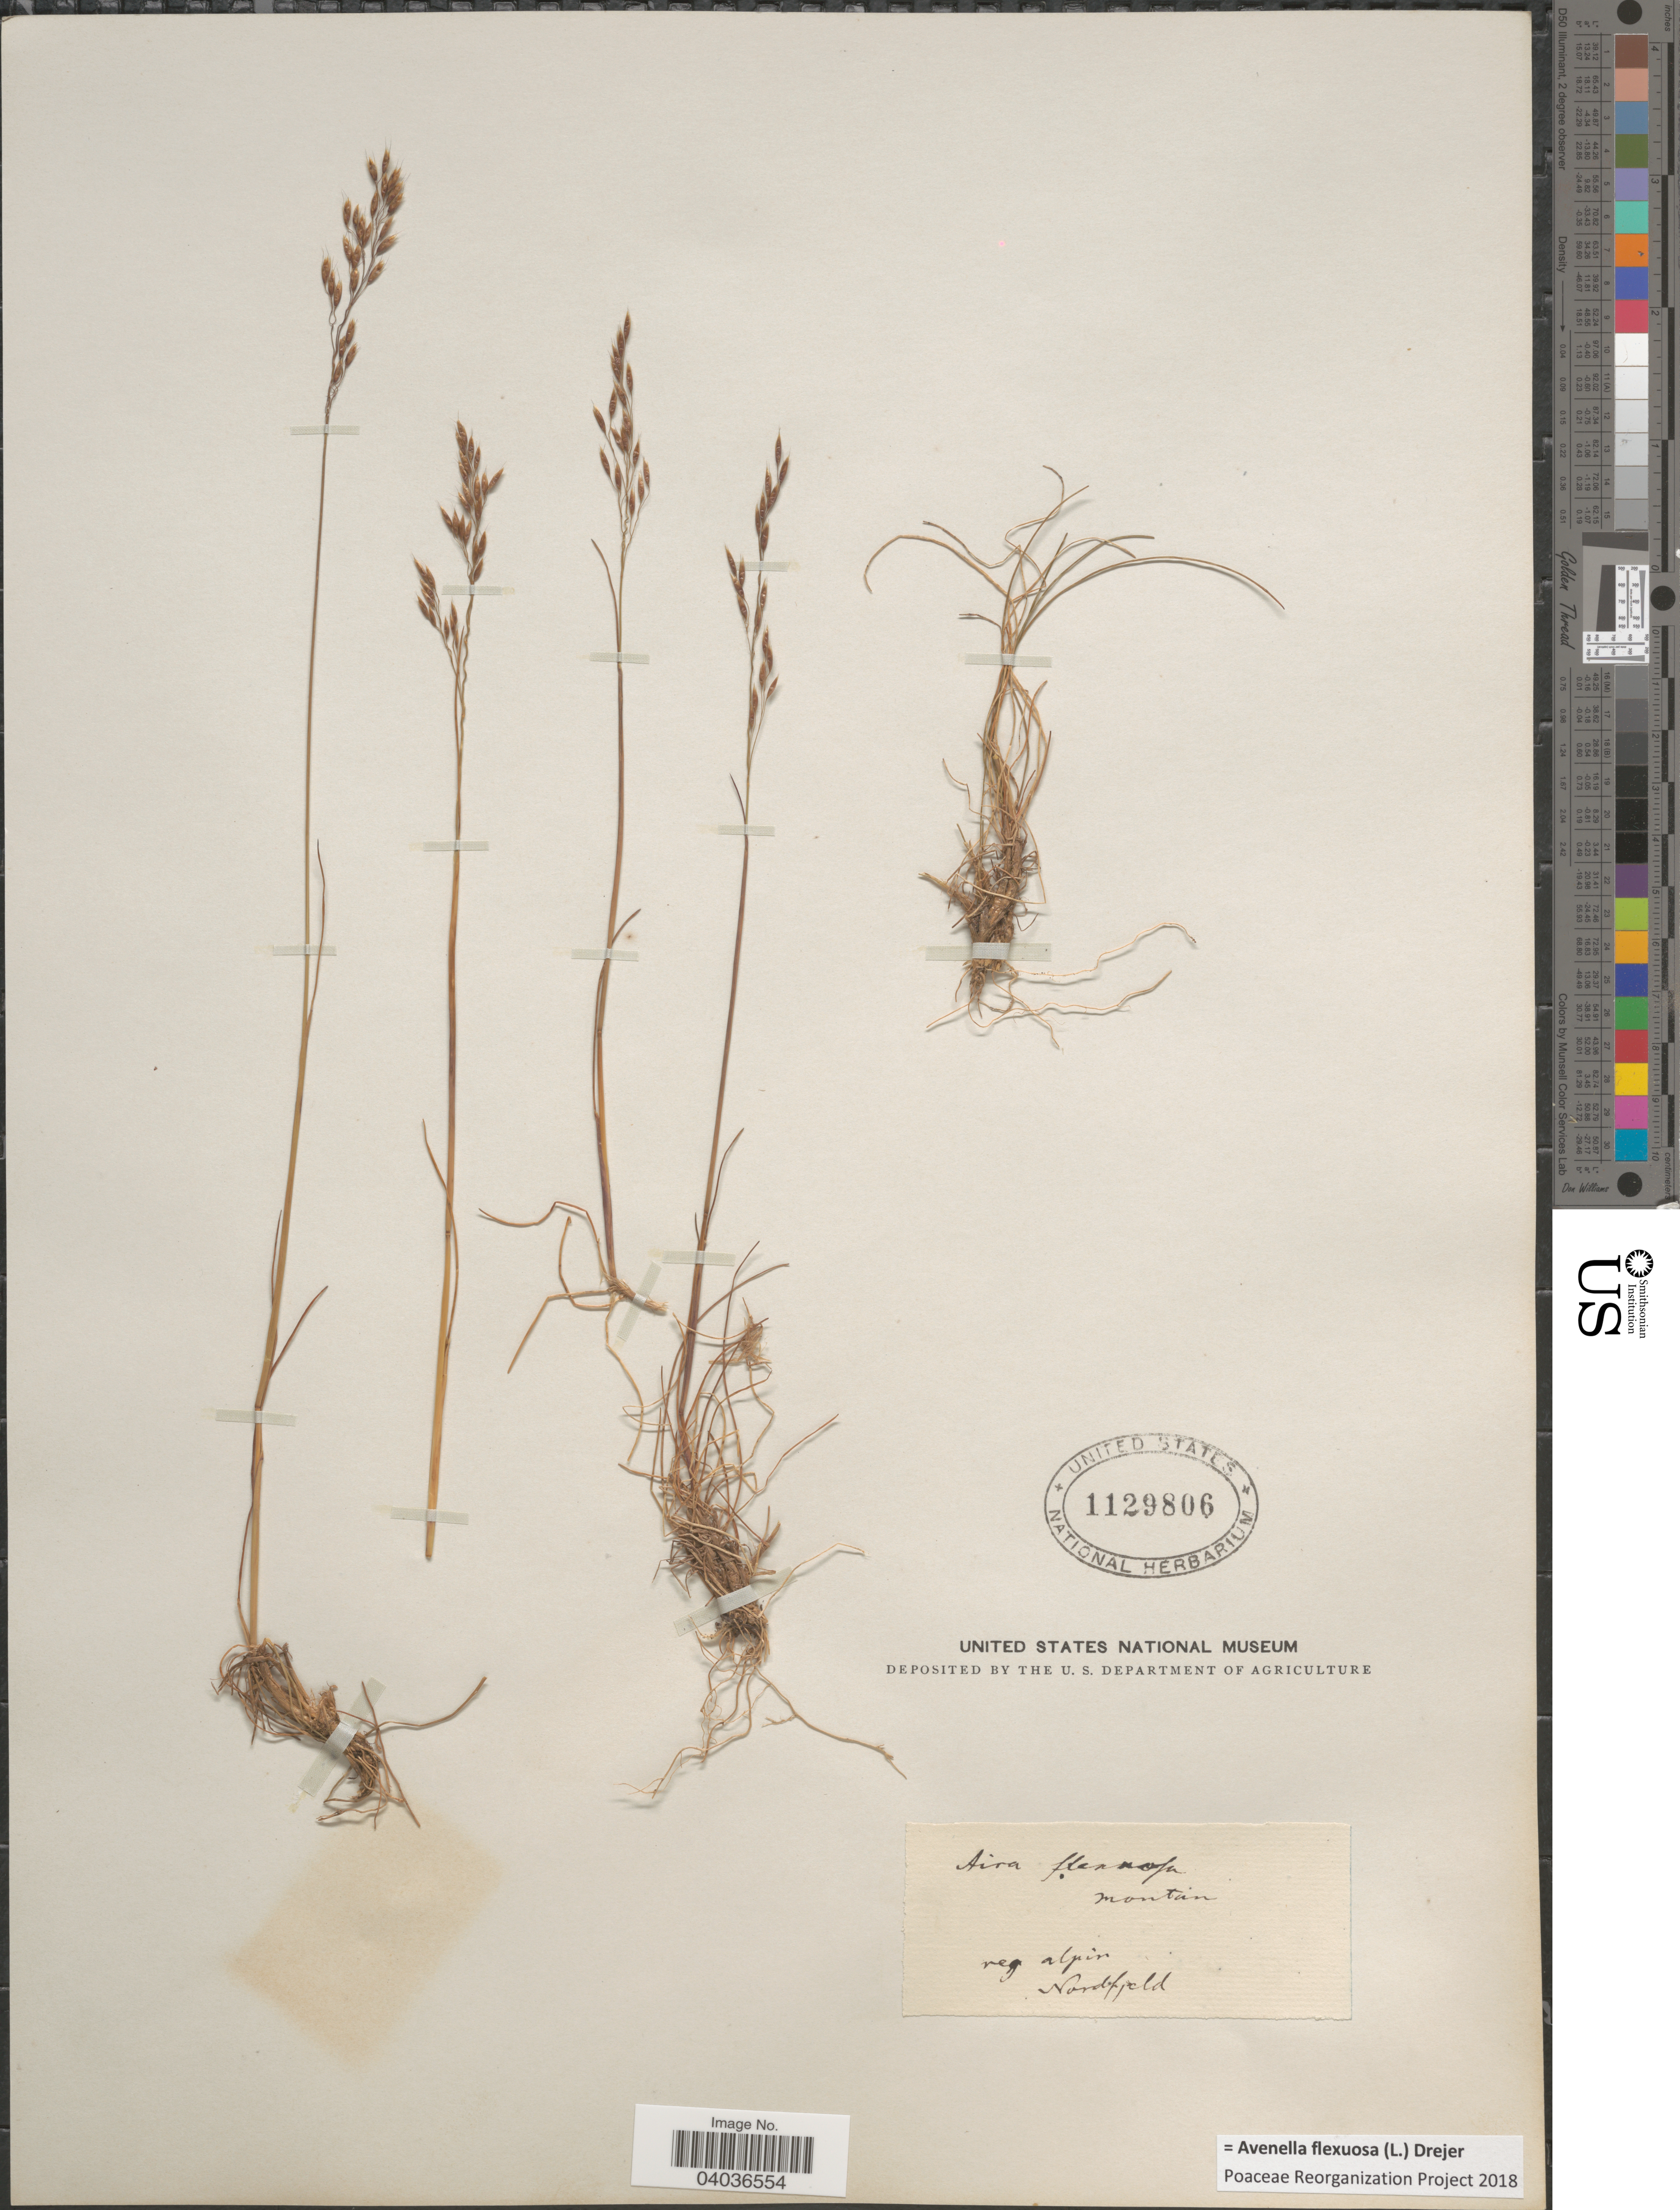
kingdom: Plantae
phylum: Tracheophyta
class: Liliopsida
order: Poales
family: Poaceae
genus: Avenella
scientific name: Avenella flexuosa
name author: (L.) Drejer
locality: Reg alpis. Nordfjeld.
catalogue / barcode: US 1129806